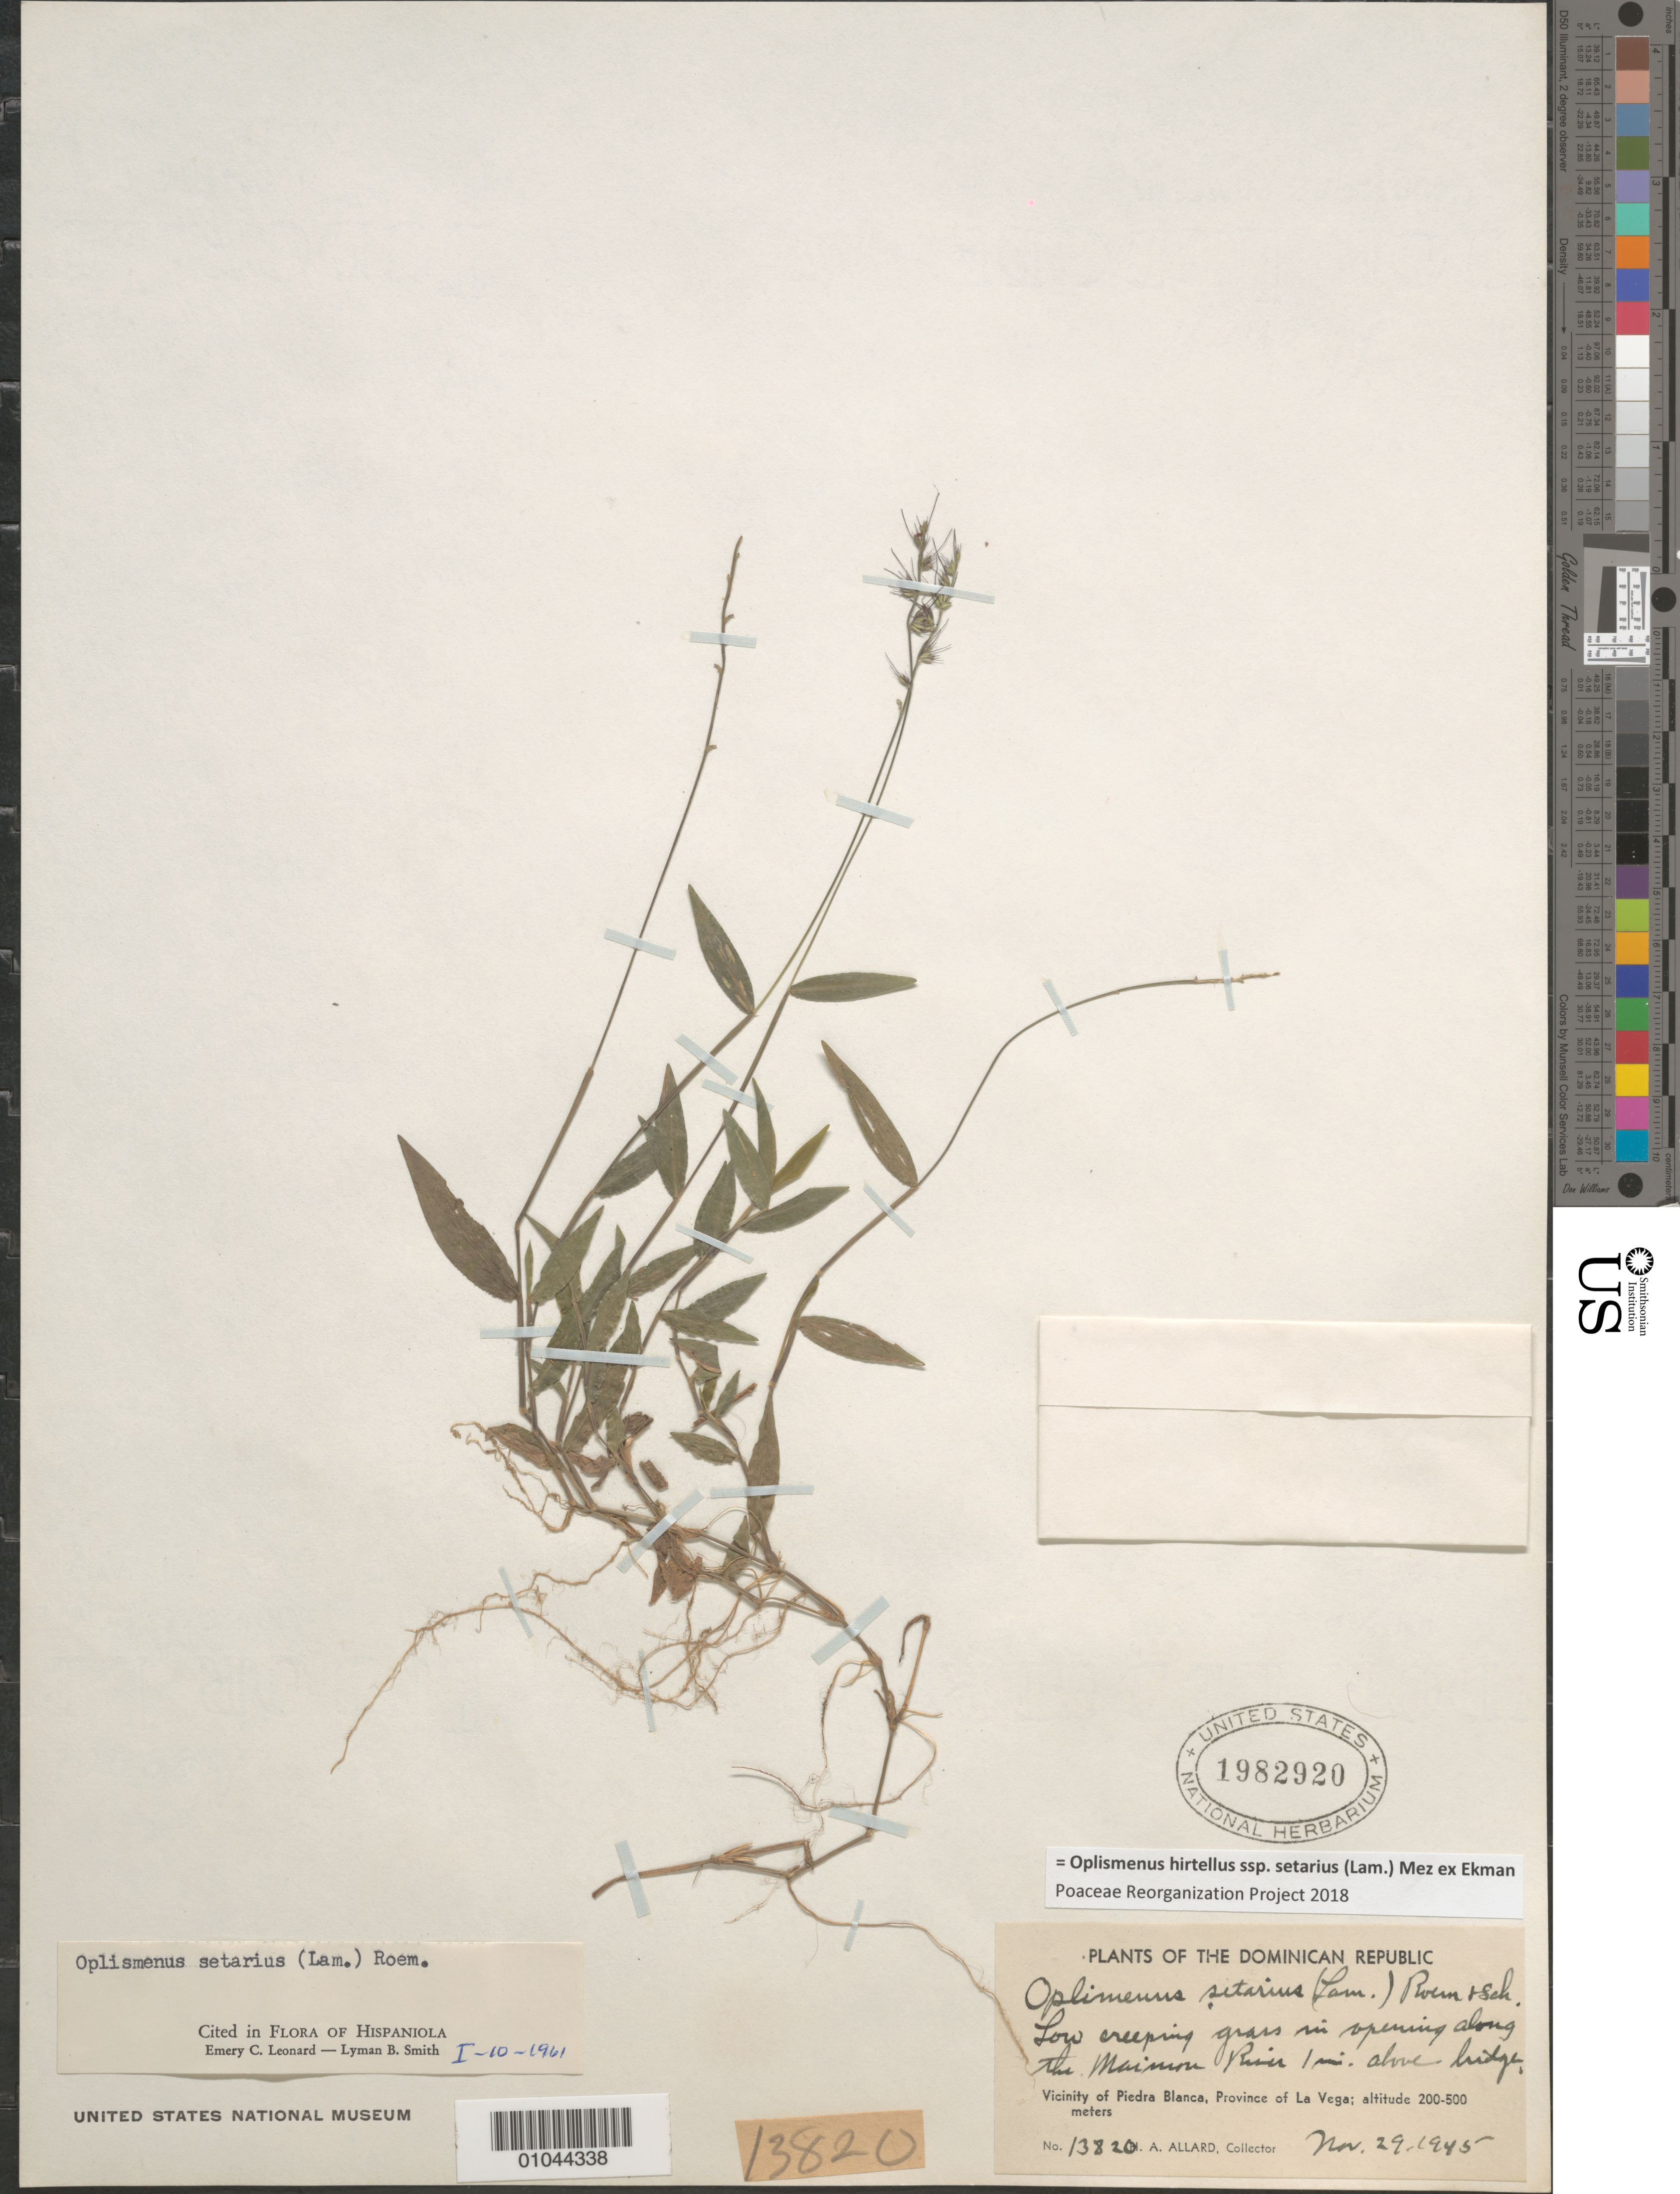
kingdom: Plantae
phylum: Tracheophyta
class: Liliopsida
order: Poales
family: Poaceae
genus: Oplismenus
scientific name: Oplismenus hirtellus subsp. setarius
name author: (Lam.) Mez ex Ekman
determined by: Poaceae Reorganization Project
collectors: H. A. Allard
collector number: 13820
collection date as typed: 29 Nov 1945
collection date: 1945-11-29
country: Dominican Republic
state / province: La Vega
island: Hispaniola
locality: Vicinity of Piedra Blanca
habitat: in opening along the river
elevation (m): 200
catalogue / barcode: US 1982920